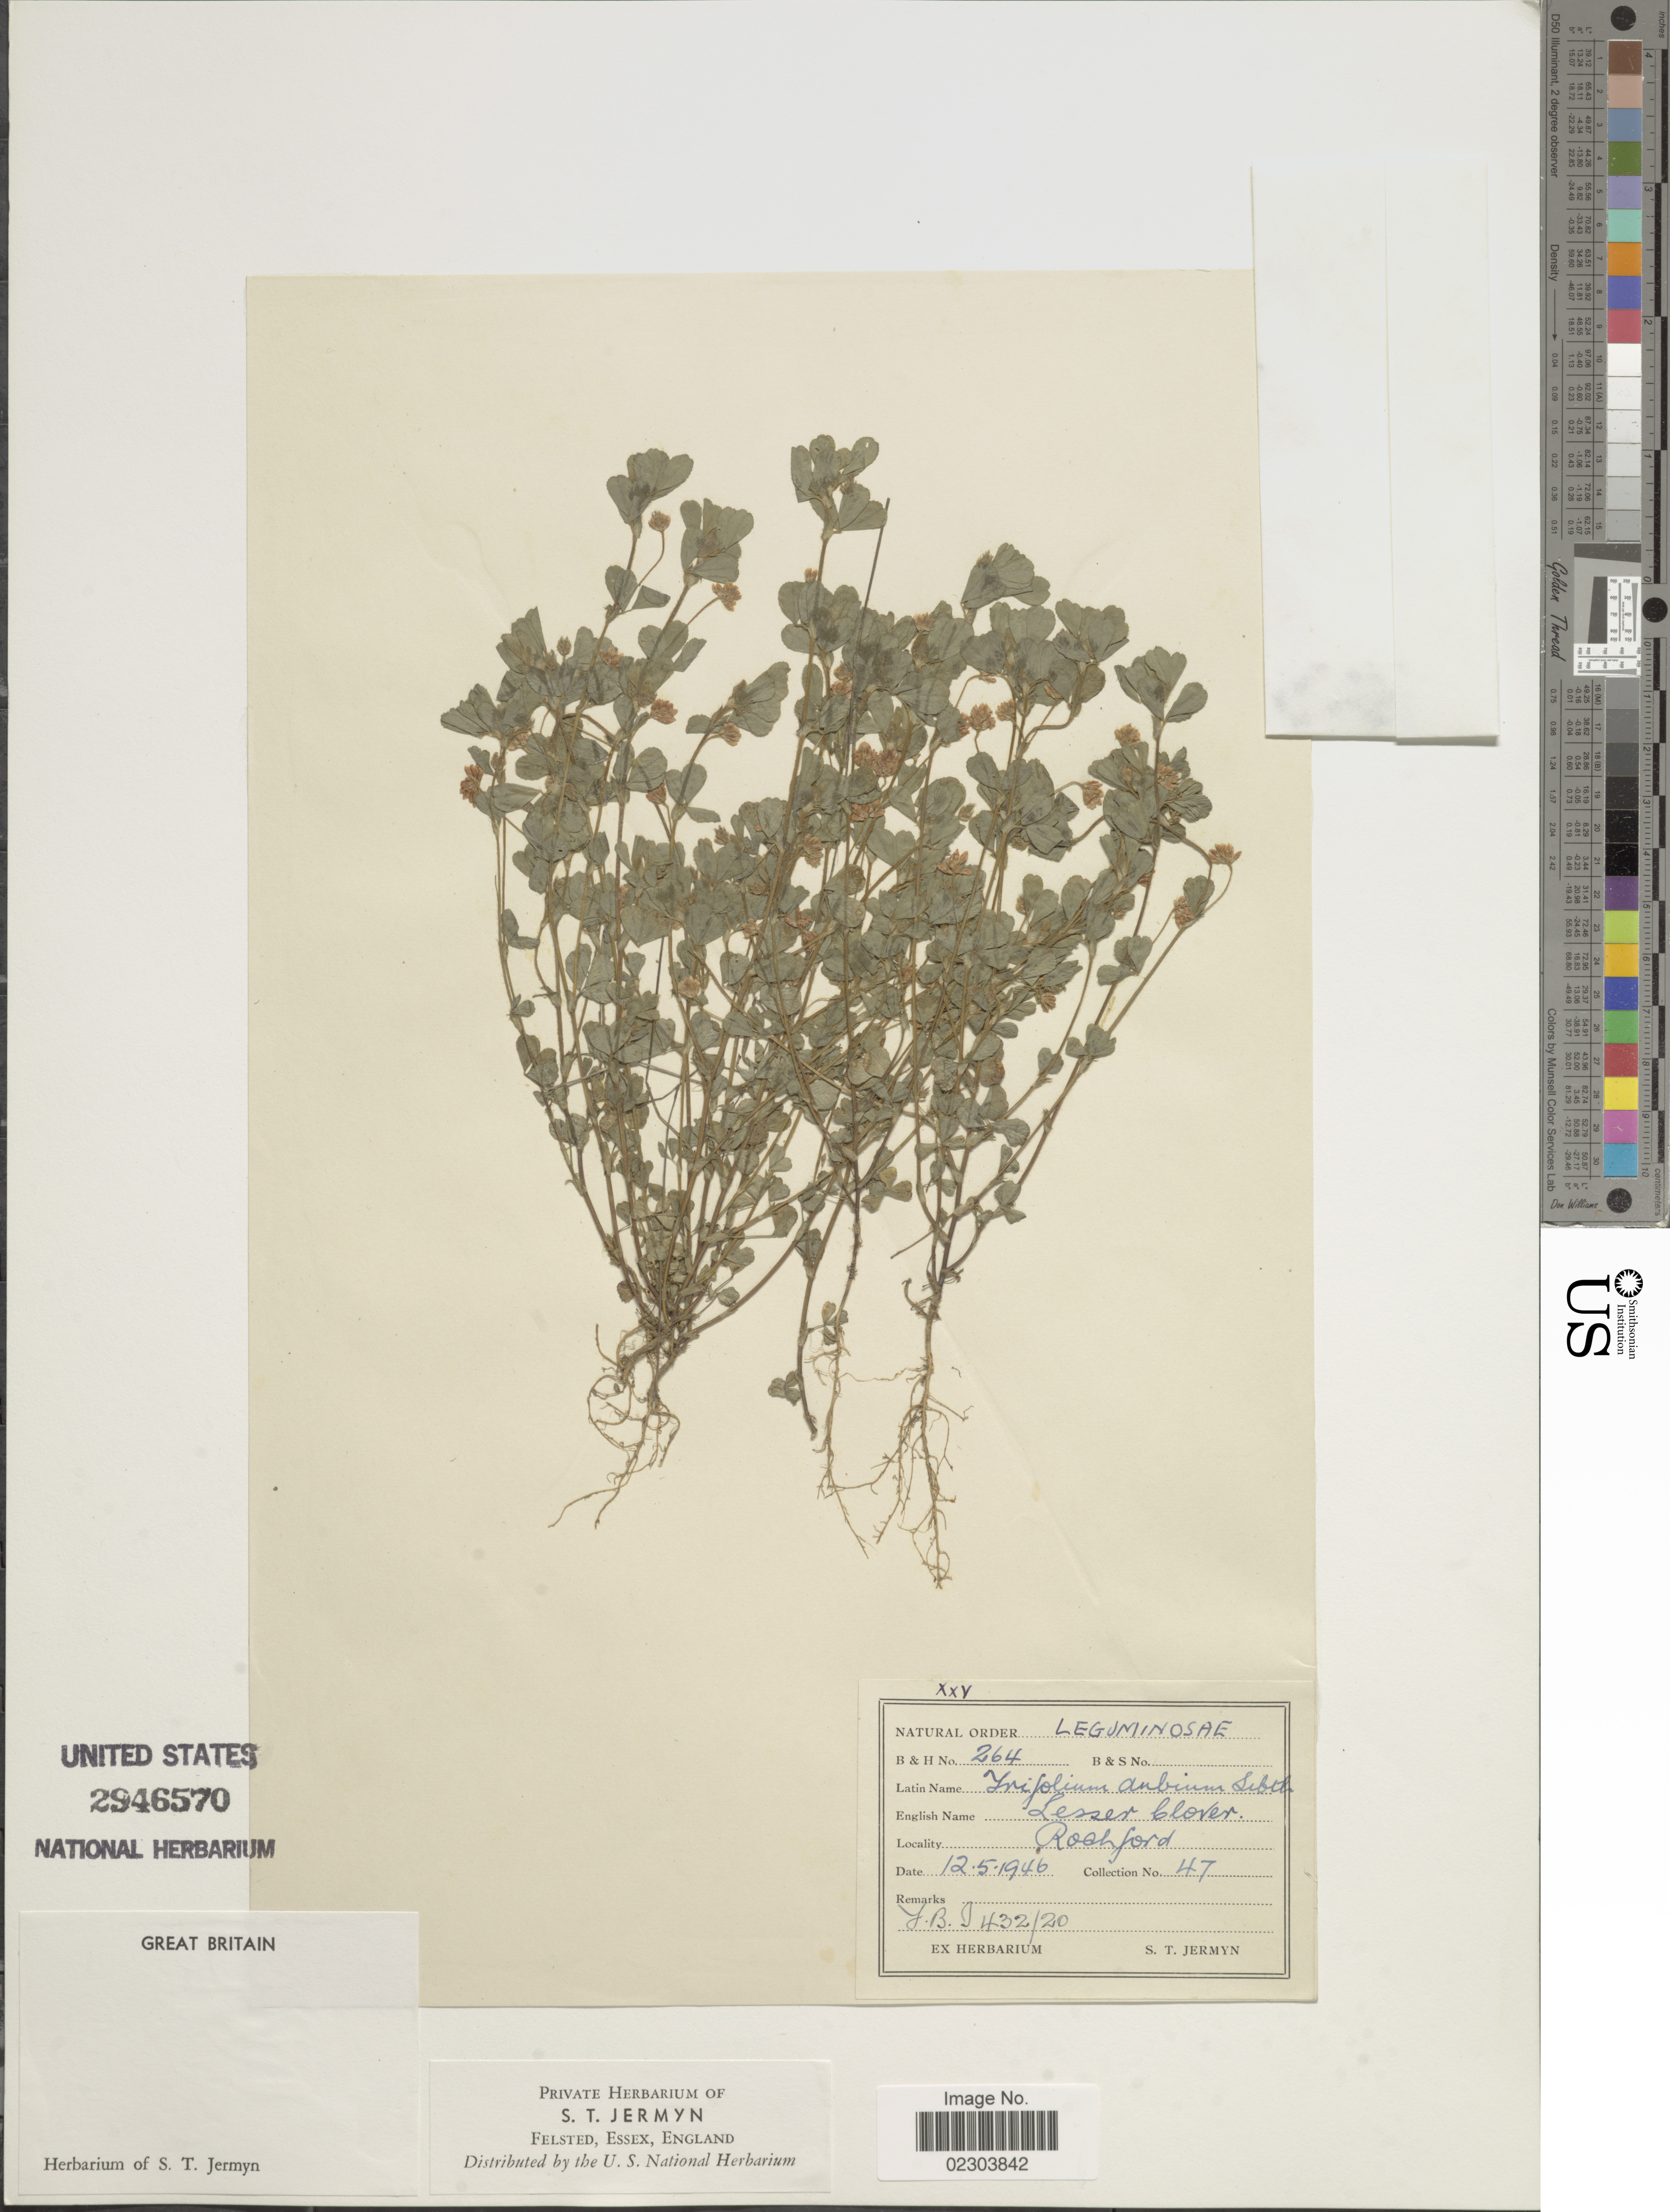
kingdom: Plantae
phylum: Tracheophyta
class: Magnoliopsida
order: Fabales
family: Fabaceae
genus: Trifolium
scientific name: Trifolium dubium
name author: Sibth.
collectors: ex herb. S. T. Jermyn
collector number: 47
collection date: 1946-05-12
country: United Kingdom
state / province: England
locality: Great Britain, Rochford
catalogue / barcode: US 2946570